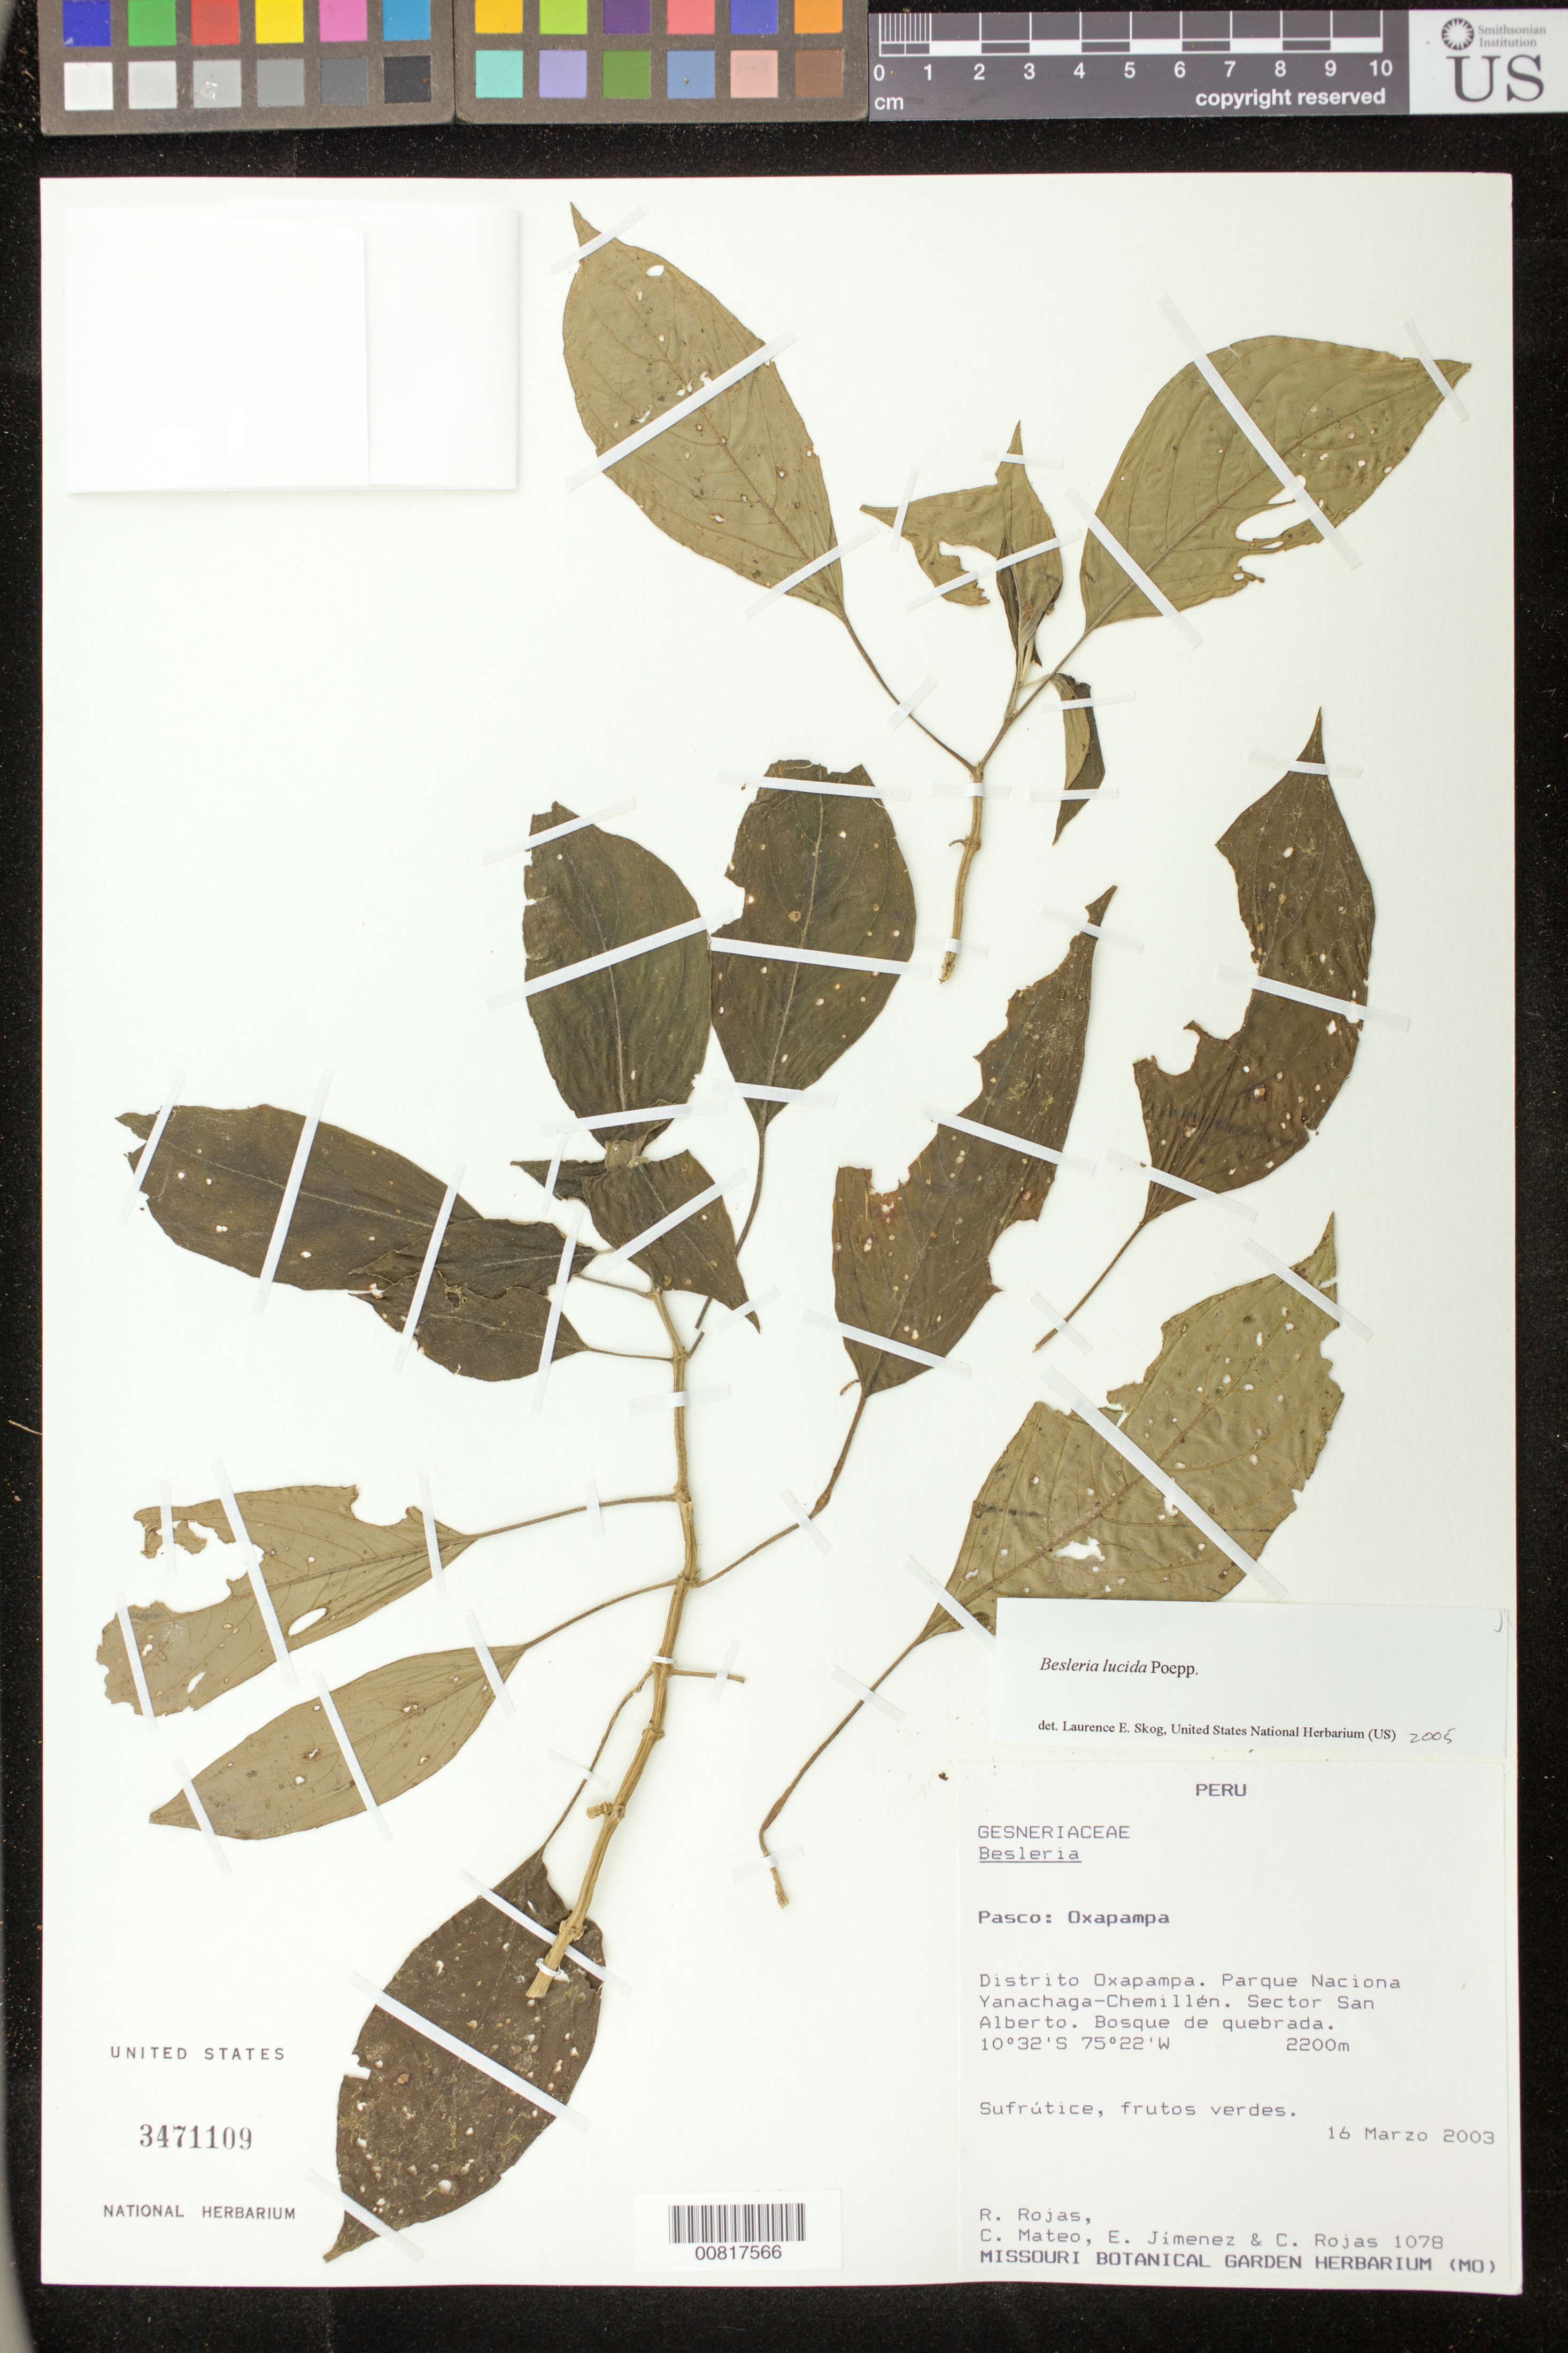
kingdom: Plantae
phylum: Tracheophyta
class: Magnoliopsida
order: Lamiales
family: Gesneriaceae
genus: Besleria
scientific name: Besleria lucida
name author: Poepp.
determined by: Skog, Laurence E.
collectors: R. Rojas, C. Mateo, E. Jímenez & C. Rojas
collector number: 1078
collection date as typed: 16 Mar 2003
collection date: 2003-03-16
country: Peru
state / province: Pasco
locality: Pasco: Oxapampa. Distrito Oxapampa. Parque Nacional Yanachag-Chemillén. Sector San Alberto.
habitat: Bosque de quebrada.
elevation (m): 2200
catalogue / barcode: US 3471109